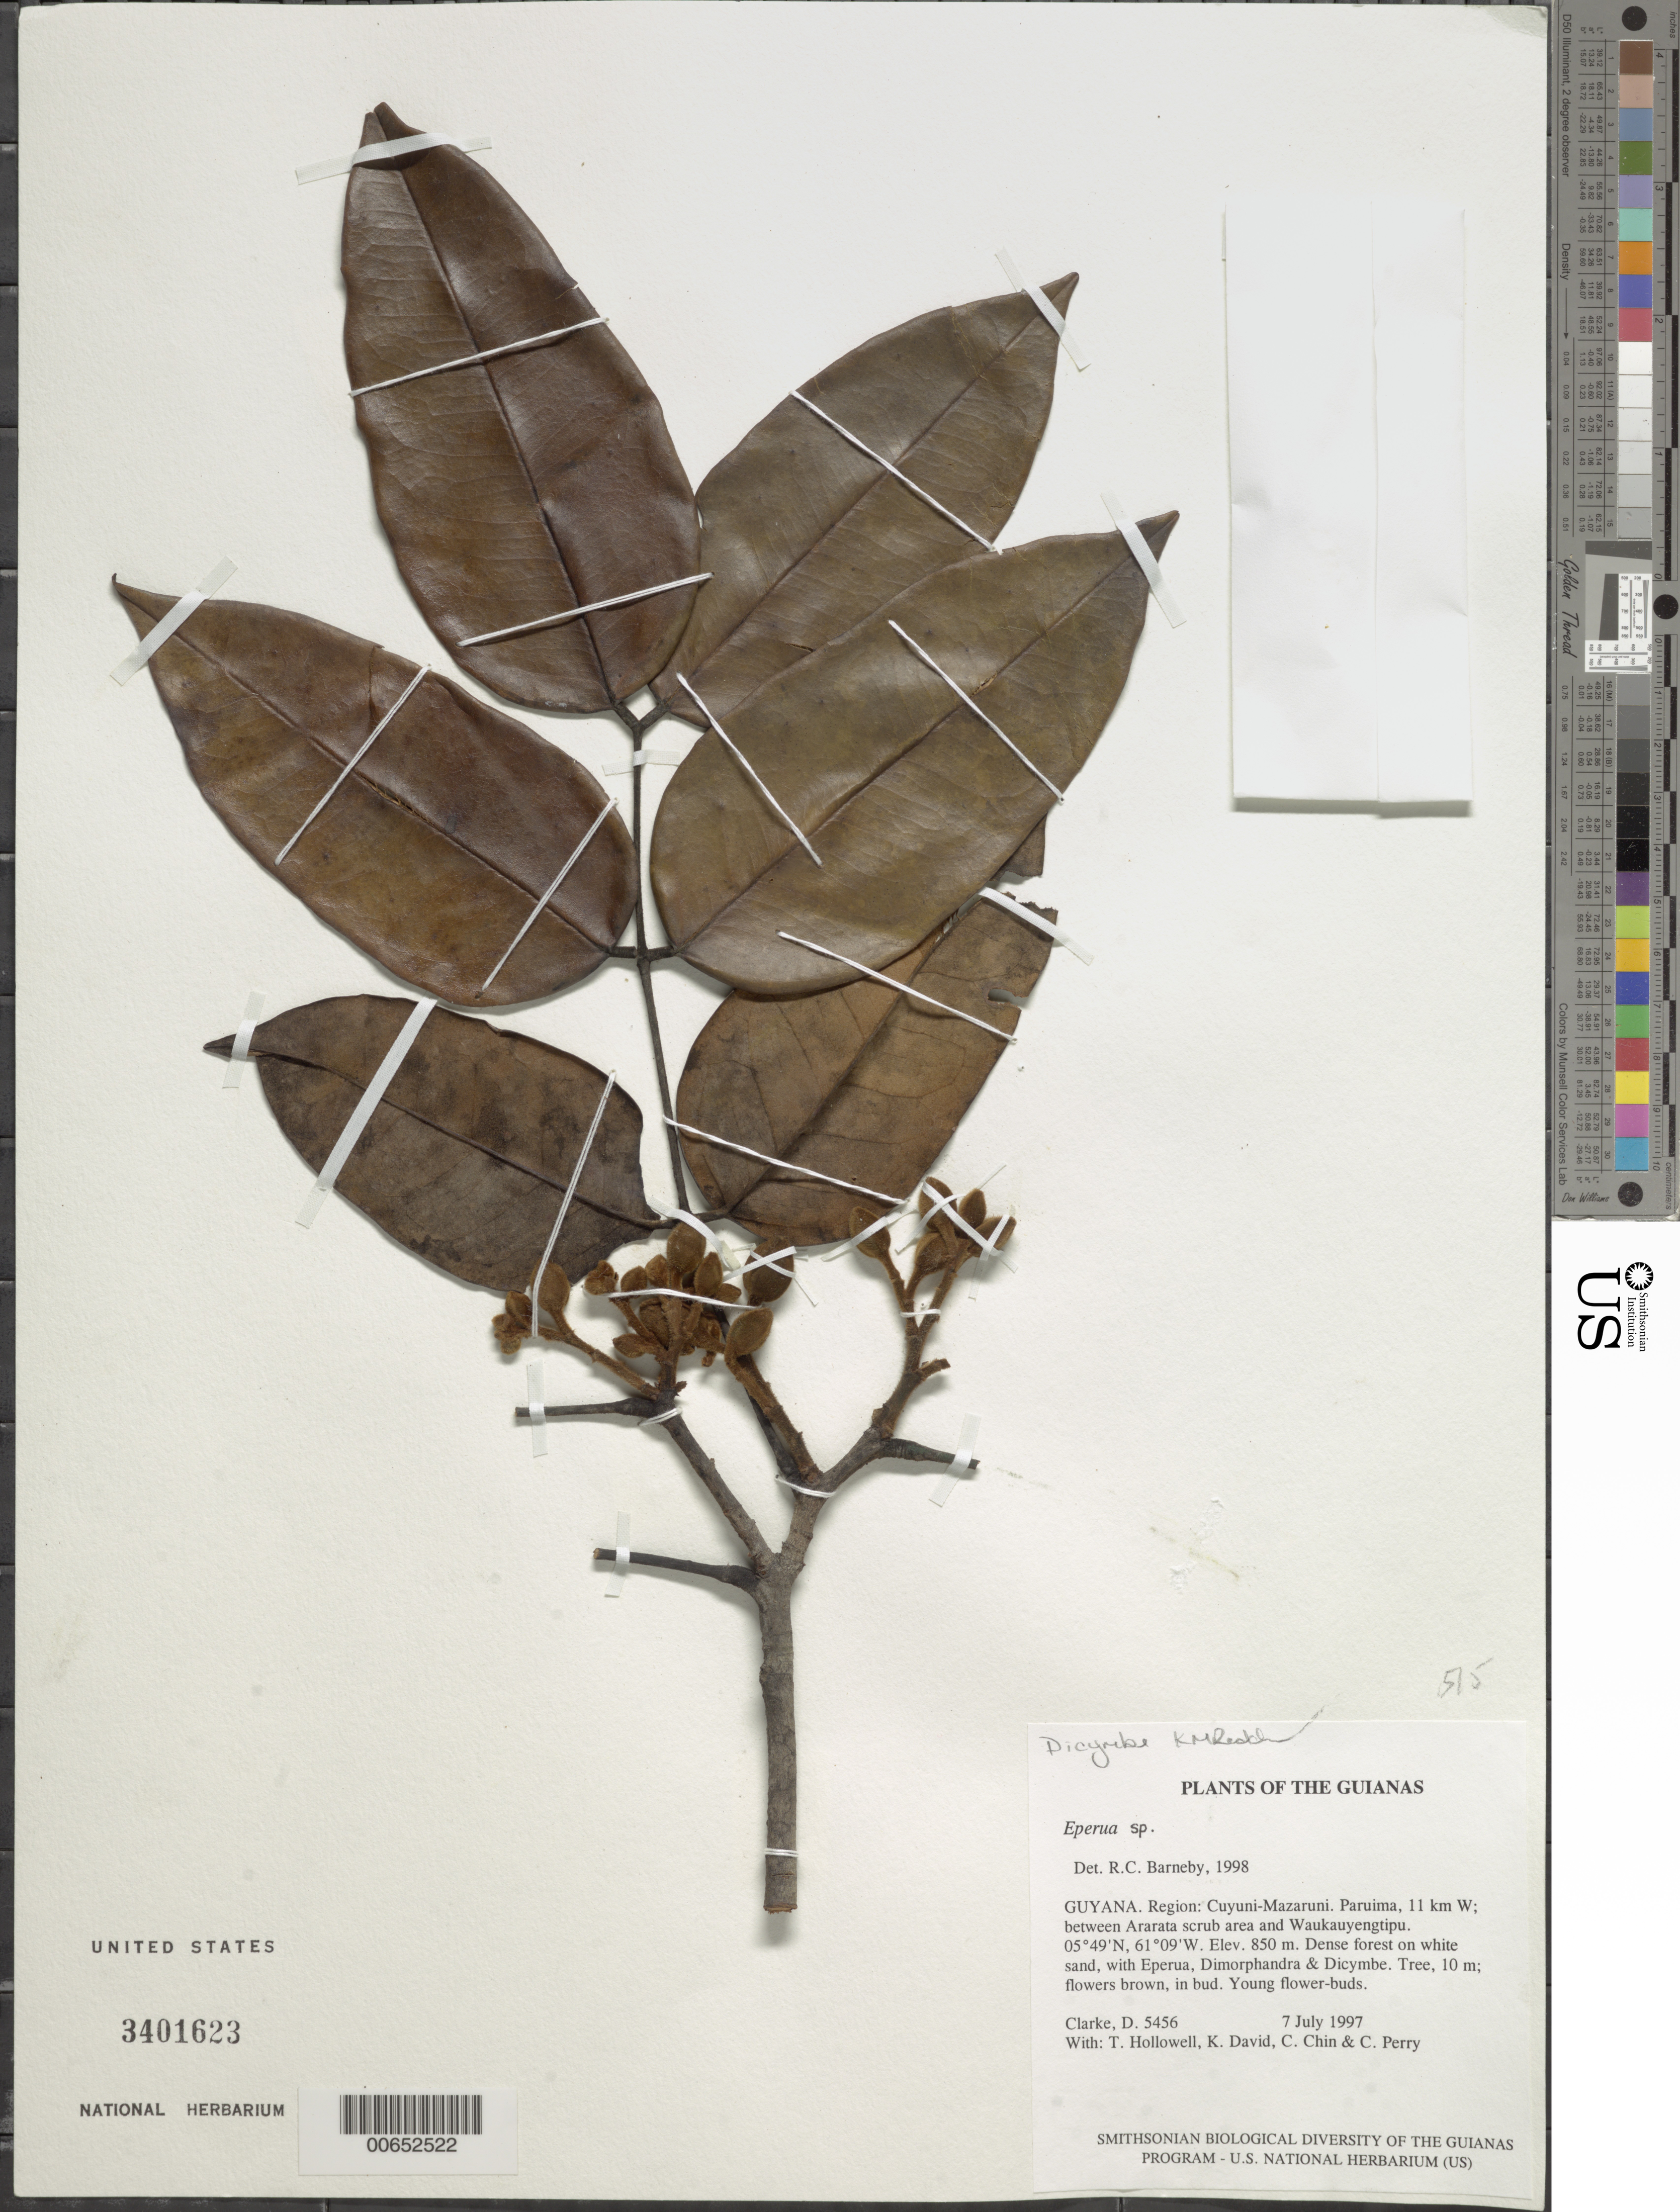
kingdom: Plantae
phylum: Tracheophyta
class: Magnoliopsida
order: Fabales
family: Fabaceae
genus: Dicymbe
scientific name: Dicymbe sp.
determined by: Redden, K. M.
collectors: H. D. Clarke, T. Hollowell, K. David, C. Chin & C. Perry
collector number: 5456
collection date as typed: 7 July 1997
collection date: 1997-07-07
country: Guyana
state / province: Cuyuni-Mazaruni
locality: Paruima, 11 km W; between Ararata scrub area and Waukauyengtipu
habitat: Dense forest on white sand, with Eperua, Dimorphandra & Dicymbe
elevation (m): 850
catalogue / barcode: US 3401623